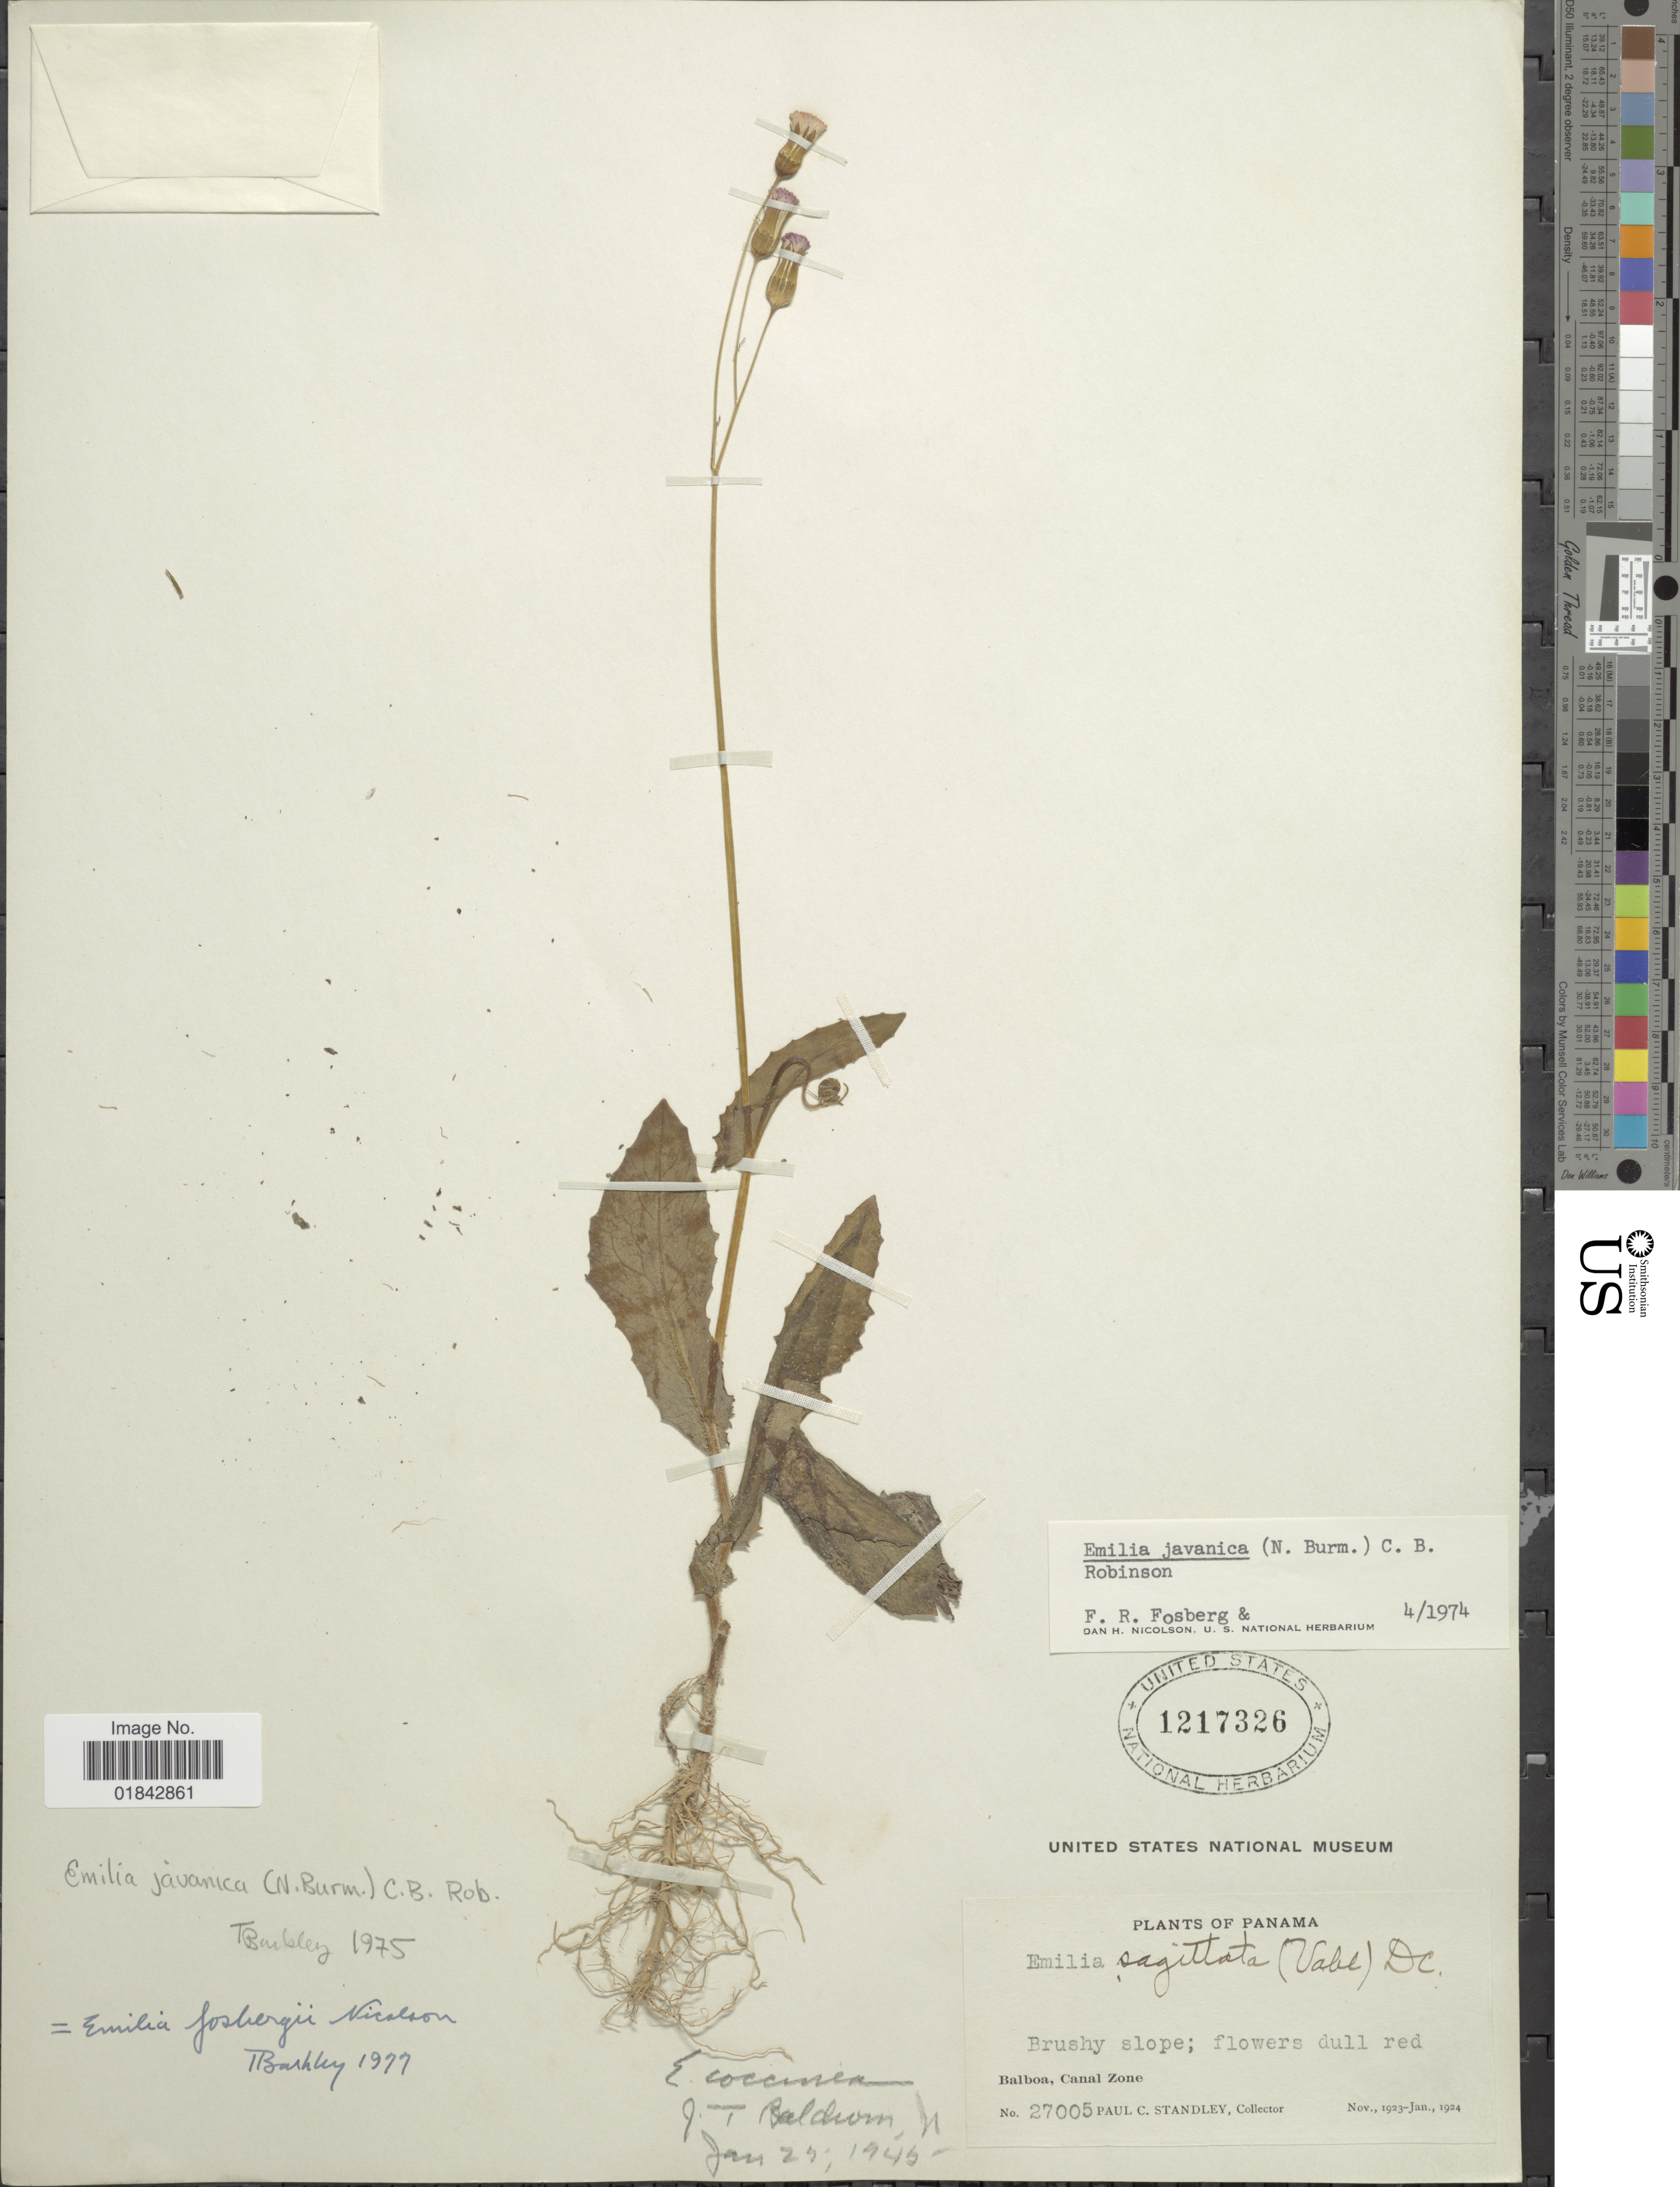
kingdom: Plantae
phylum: Tracheophyta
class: Magnoliopsida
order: Asterales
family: Asteraceae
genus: Emilia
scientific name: Emilia fosbergii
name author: Nicolson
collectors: P. C. Standley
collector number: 27005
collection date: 1923-11/1924-01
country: Panama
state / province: Colón / Panamá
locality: Brushy slope, Balboa, Canal Zone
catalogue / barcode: US 1217326